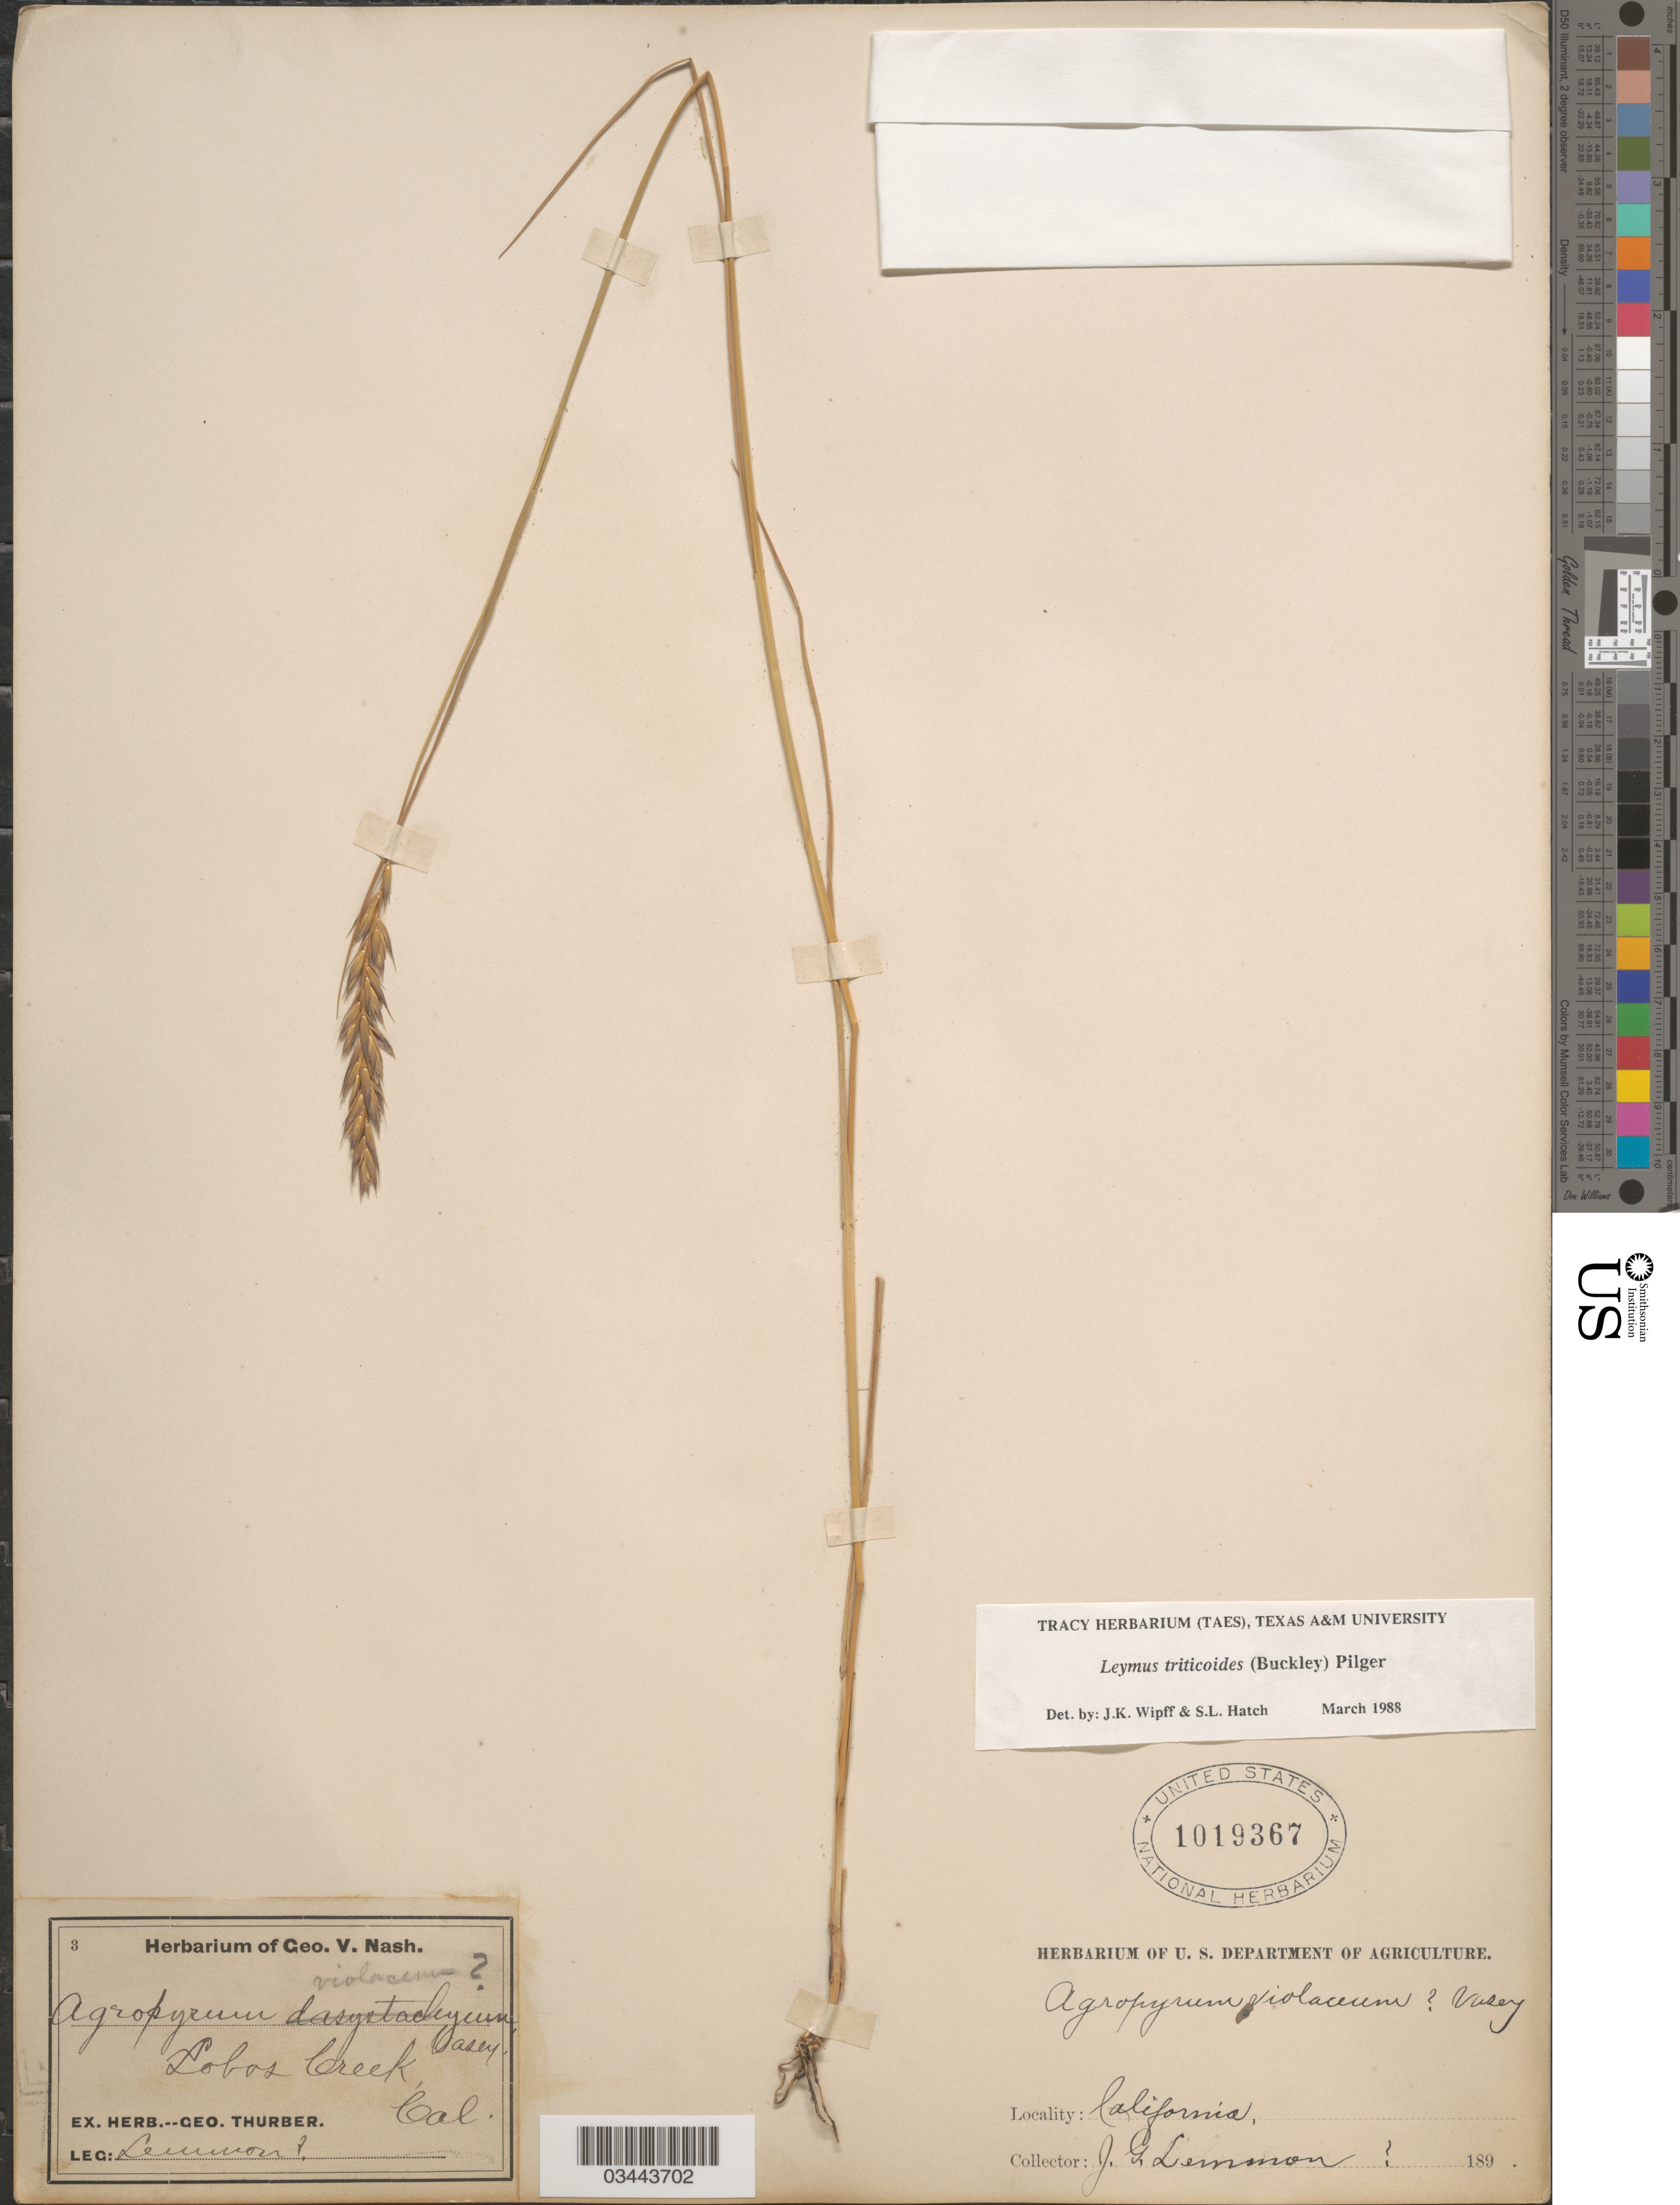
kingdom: Plantae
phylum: Tracheophyta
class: Liliopsida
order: Poales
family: Poaceae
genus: Leymus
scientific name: Leymus triticoides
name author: (Buckley) Pilg.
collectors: J. Lemmon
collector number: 3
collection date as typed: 189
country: United States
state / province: California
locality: Lobos Creek.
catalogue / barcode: US 1019367